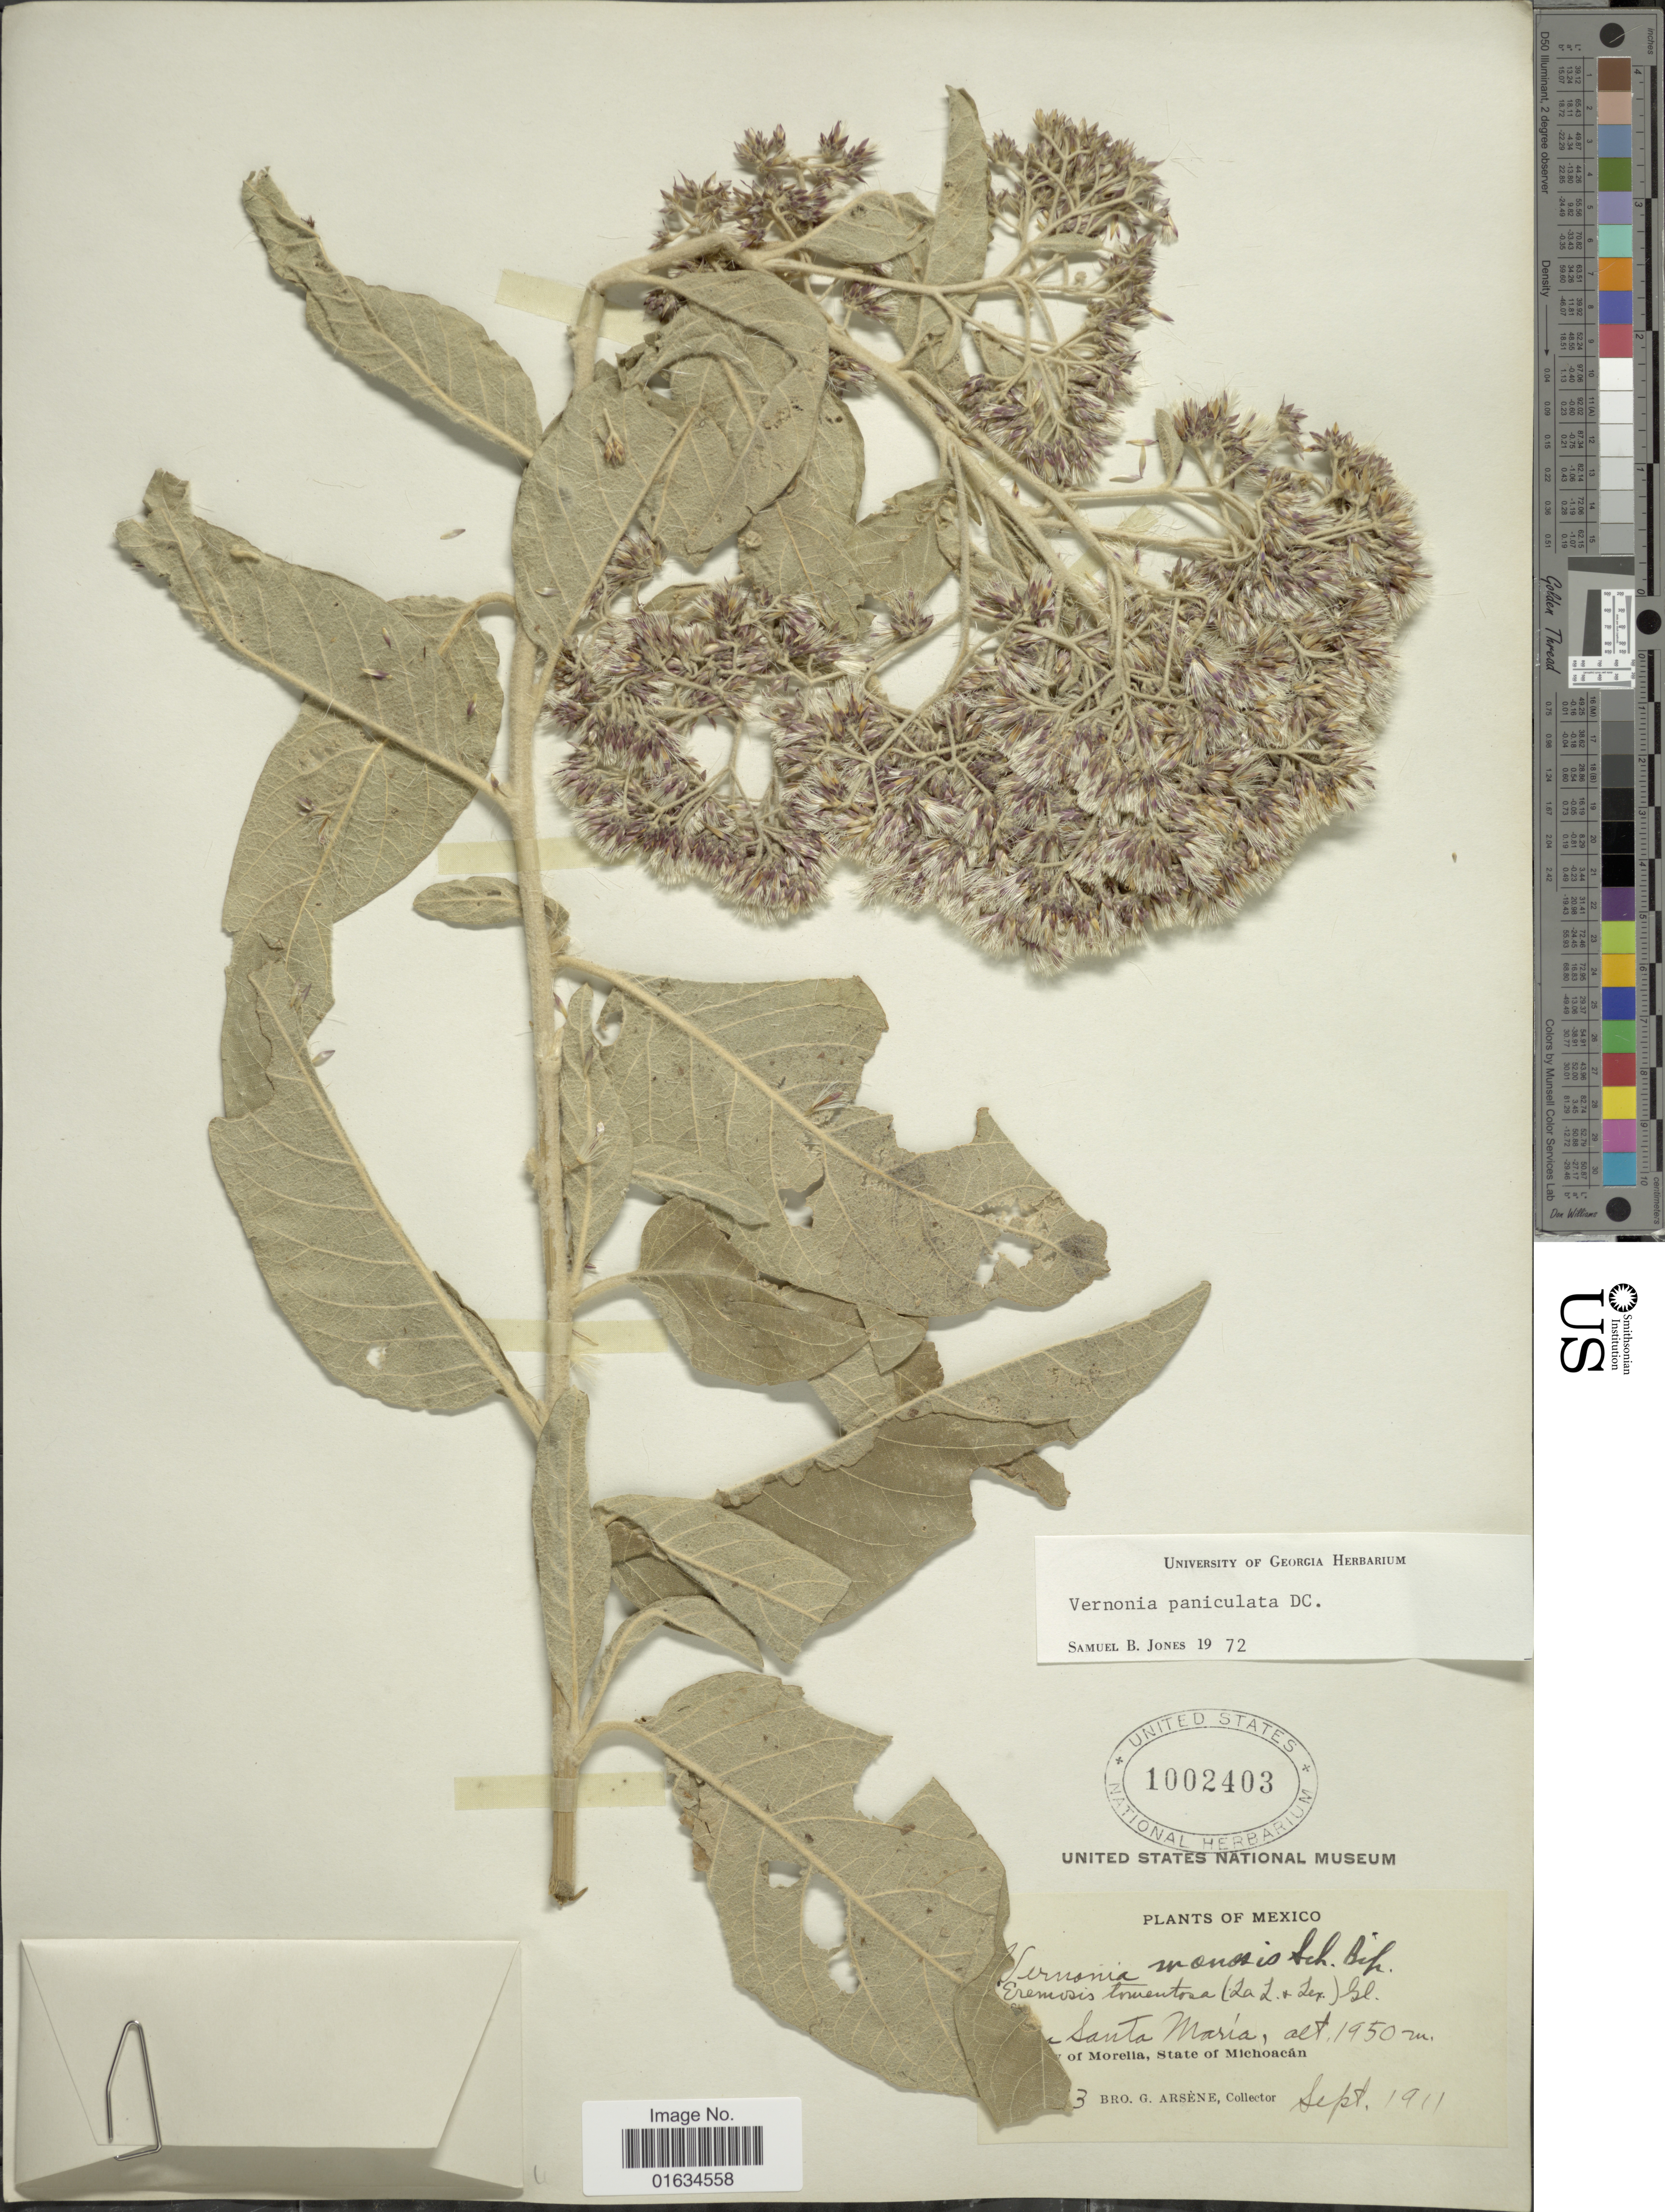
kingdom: Plantae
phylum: Tracheophyta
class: Magnoliopsida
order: Asterales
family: Asteraceae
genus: Vernonia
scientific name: Vernonia paniculata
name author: DC.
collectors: Bro. G. Arsène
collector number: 3*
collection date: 1911-09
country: Mexico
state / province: Michoacán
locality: Santa Maria, Morelia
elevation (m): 1950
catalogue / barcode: US 1002403